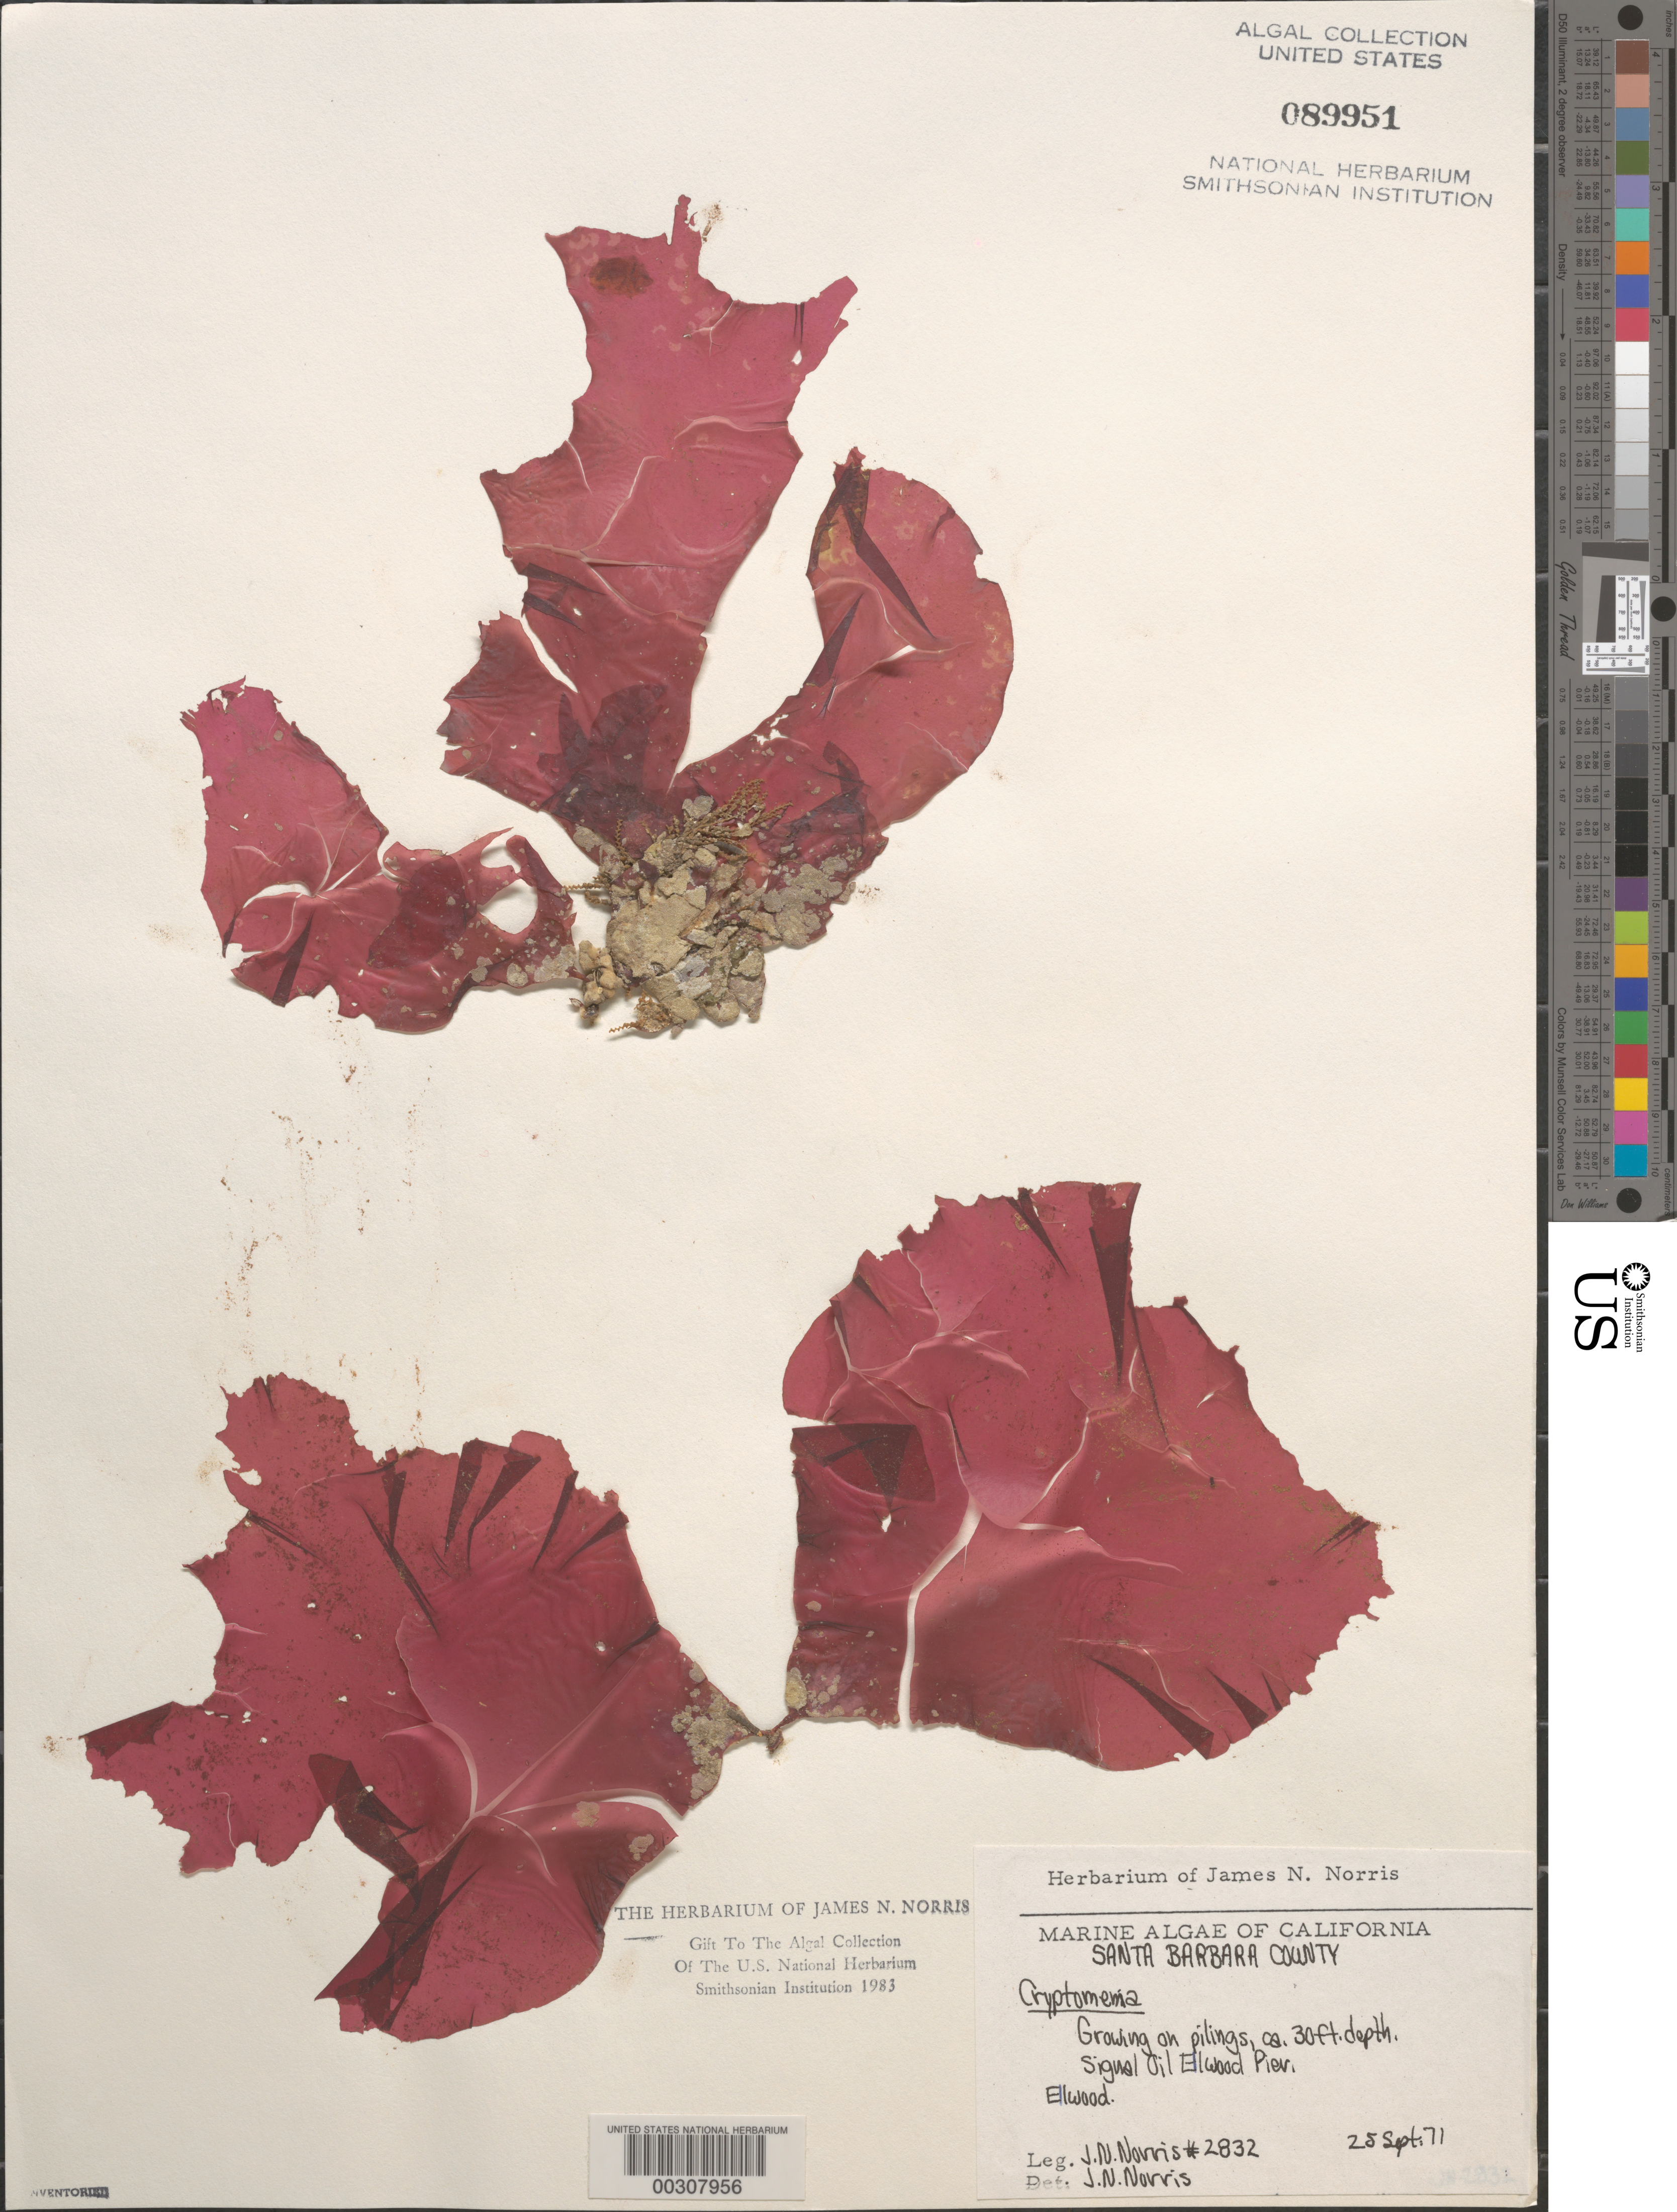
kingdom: Plantae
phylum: Rhodophyta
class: Florideophyceae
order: Halymeniales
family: Halymeniaceae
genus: Cryptonemia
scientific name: Cryptonemia obovata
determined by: Norris, James N.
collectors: J. N. Norris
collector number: JN-2832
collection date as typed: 25 Sep 1971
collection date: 1971-09-25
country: United States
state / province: California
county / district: Santa Barbara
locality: Ellwood, Signal Oil Ellwood pier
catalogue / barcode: US 89951